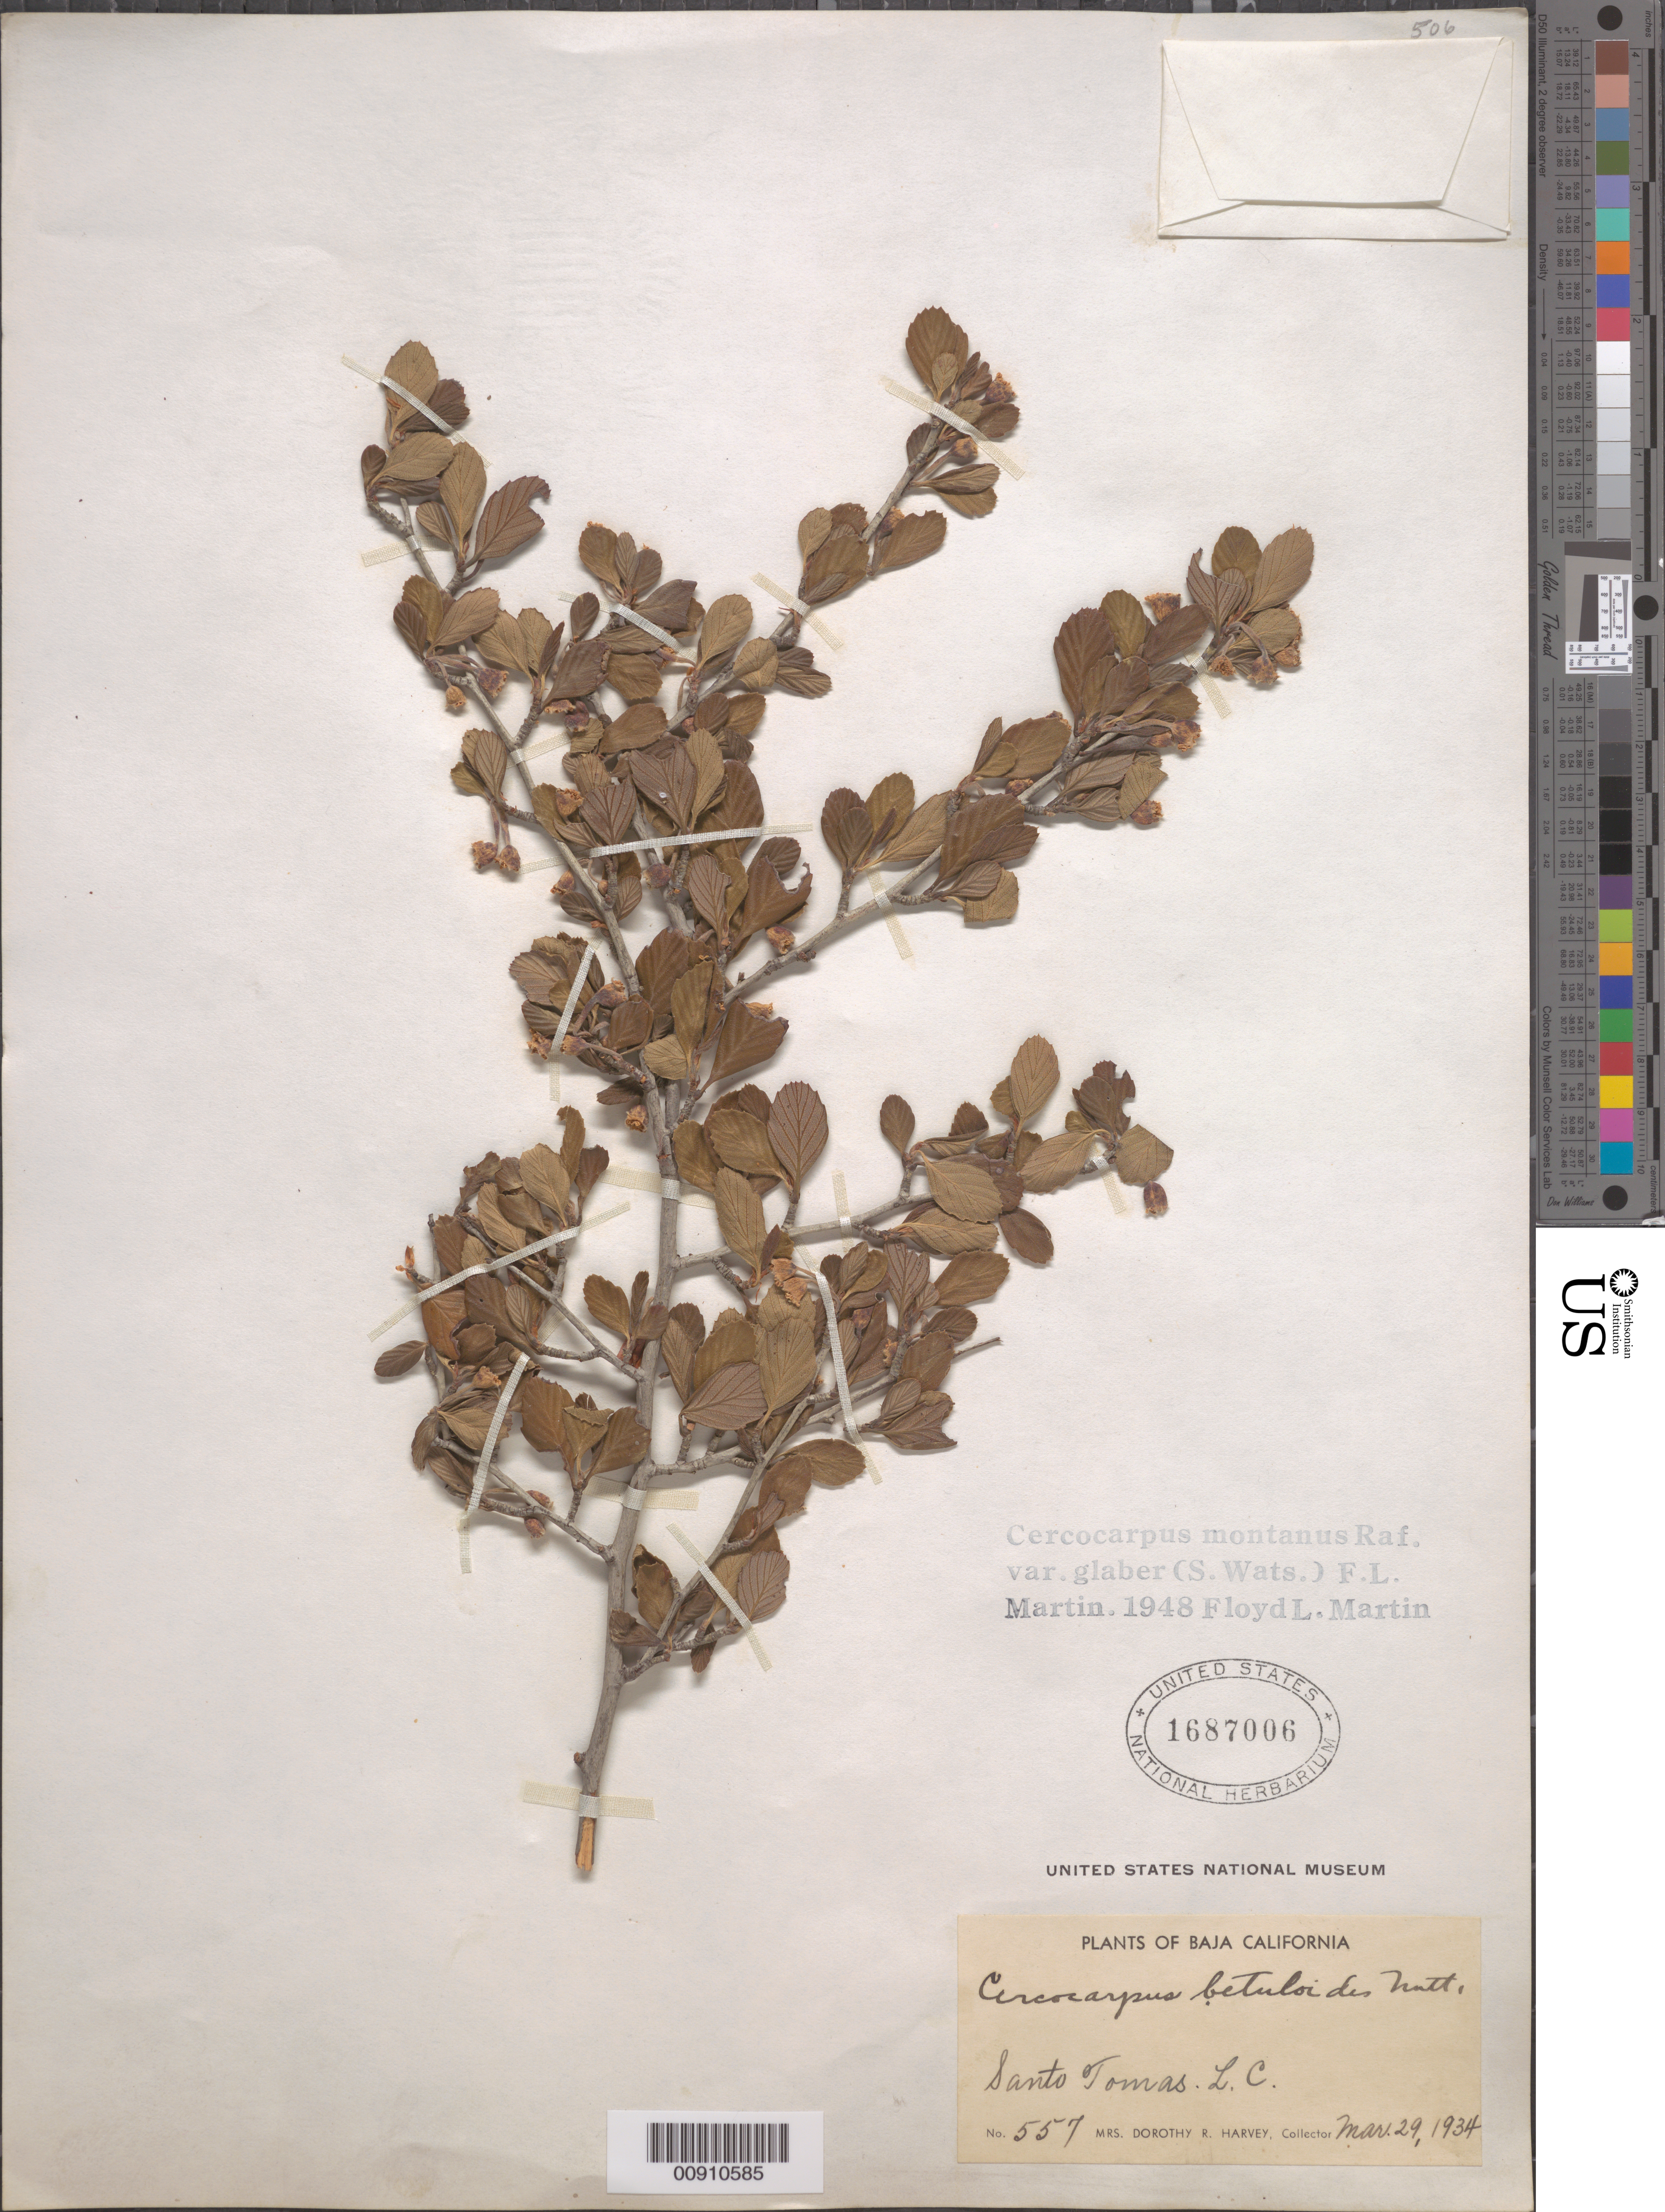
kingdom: Plantae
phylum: Tracheophyta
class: Magnoliopsida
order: Rosales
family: Rosaceae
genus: Cercocarpus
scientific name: Cercocarpus montanus var. glaber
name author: (S. Watson) F.L. Martin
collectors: Harvey, Mrs. D. R.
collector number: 557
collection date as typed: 29 Mar 1934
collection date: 1934-03-29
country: Mexico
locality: Santo Tomas, Lower California.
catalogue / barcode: US 1687006